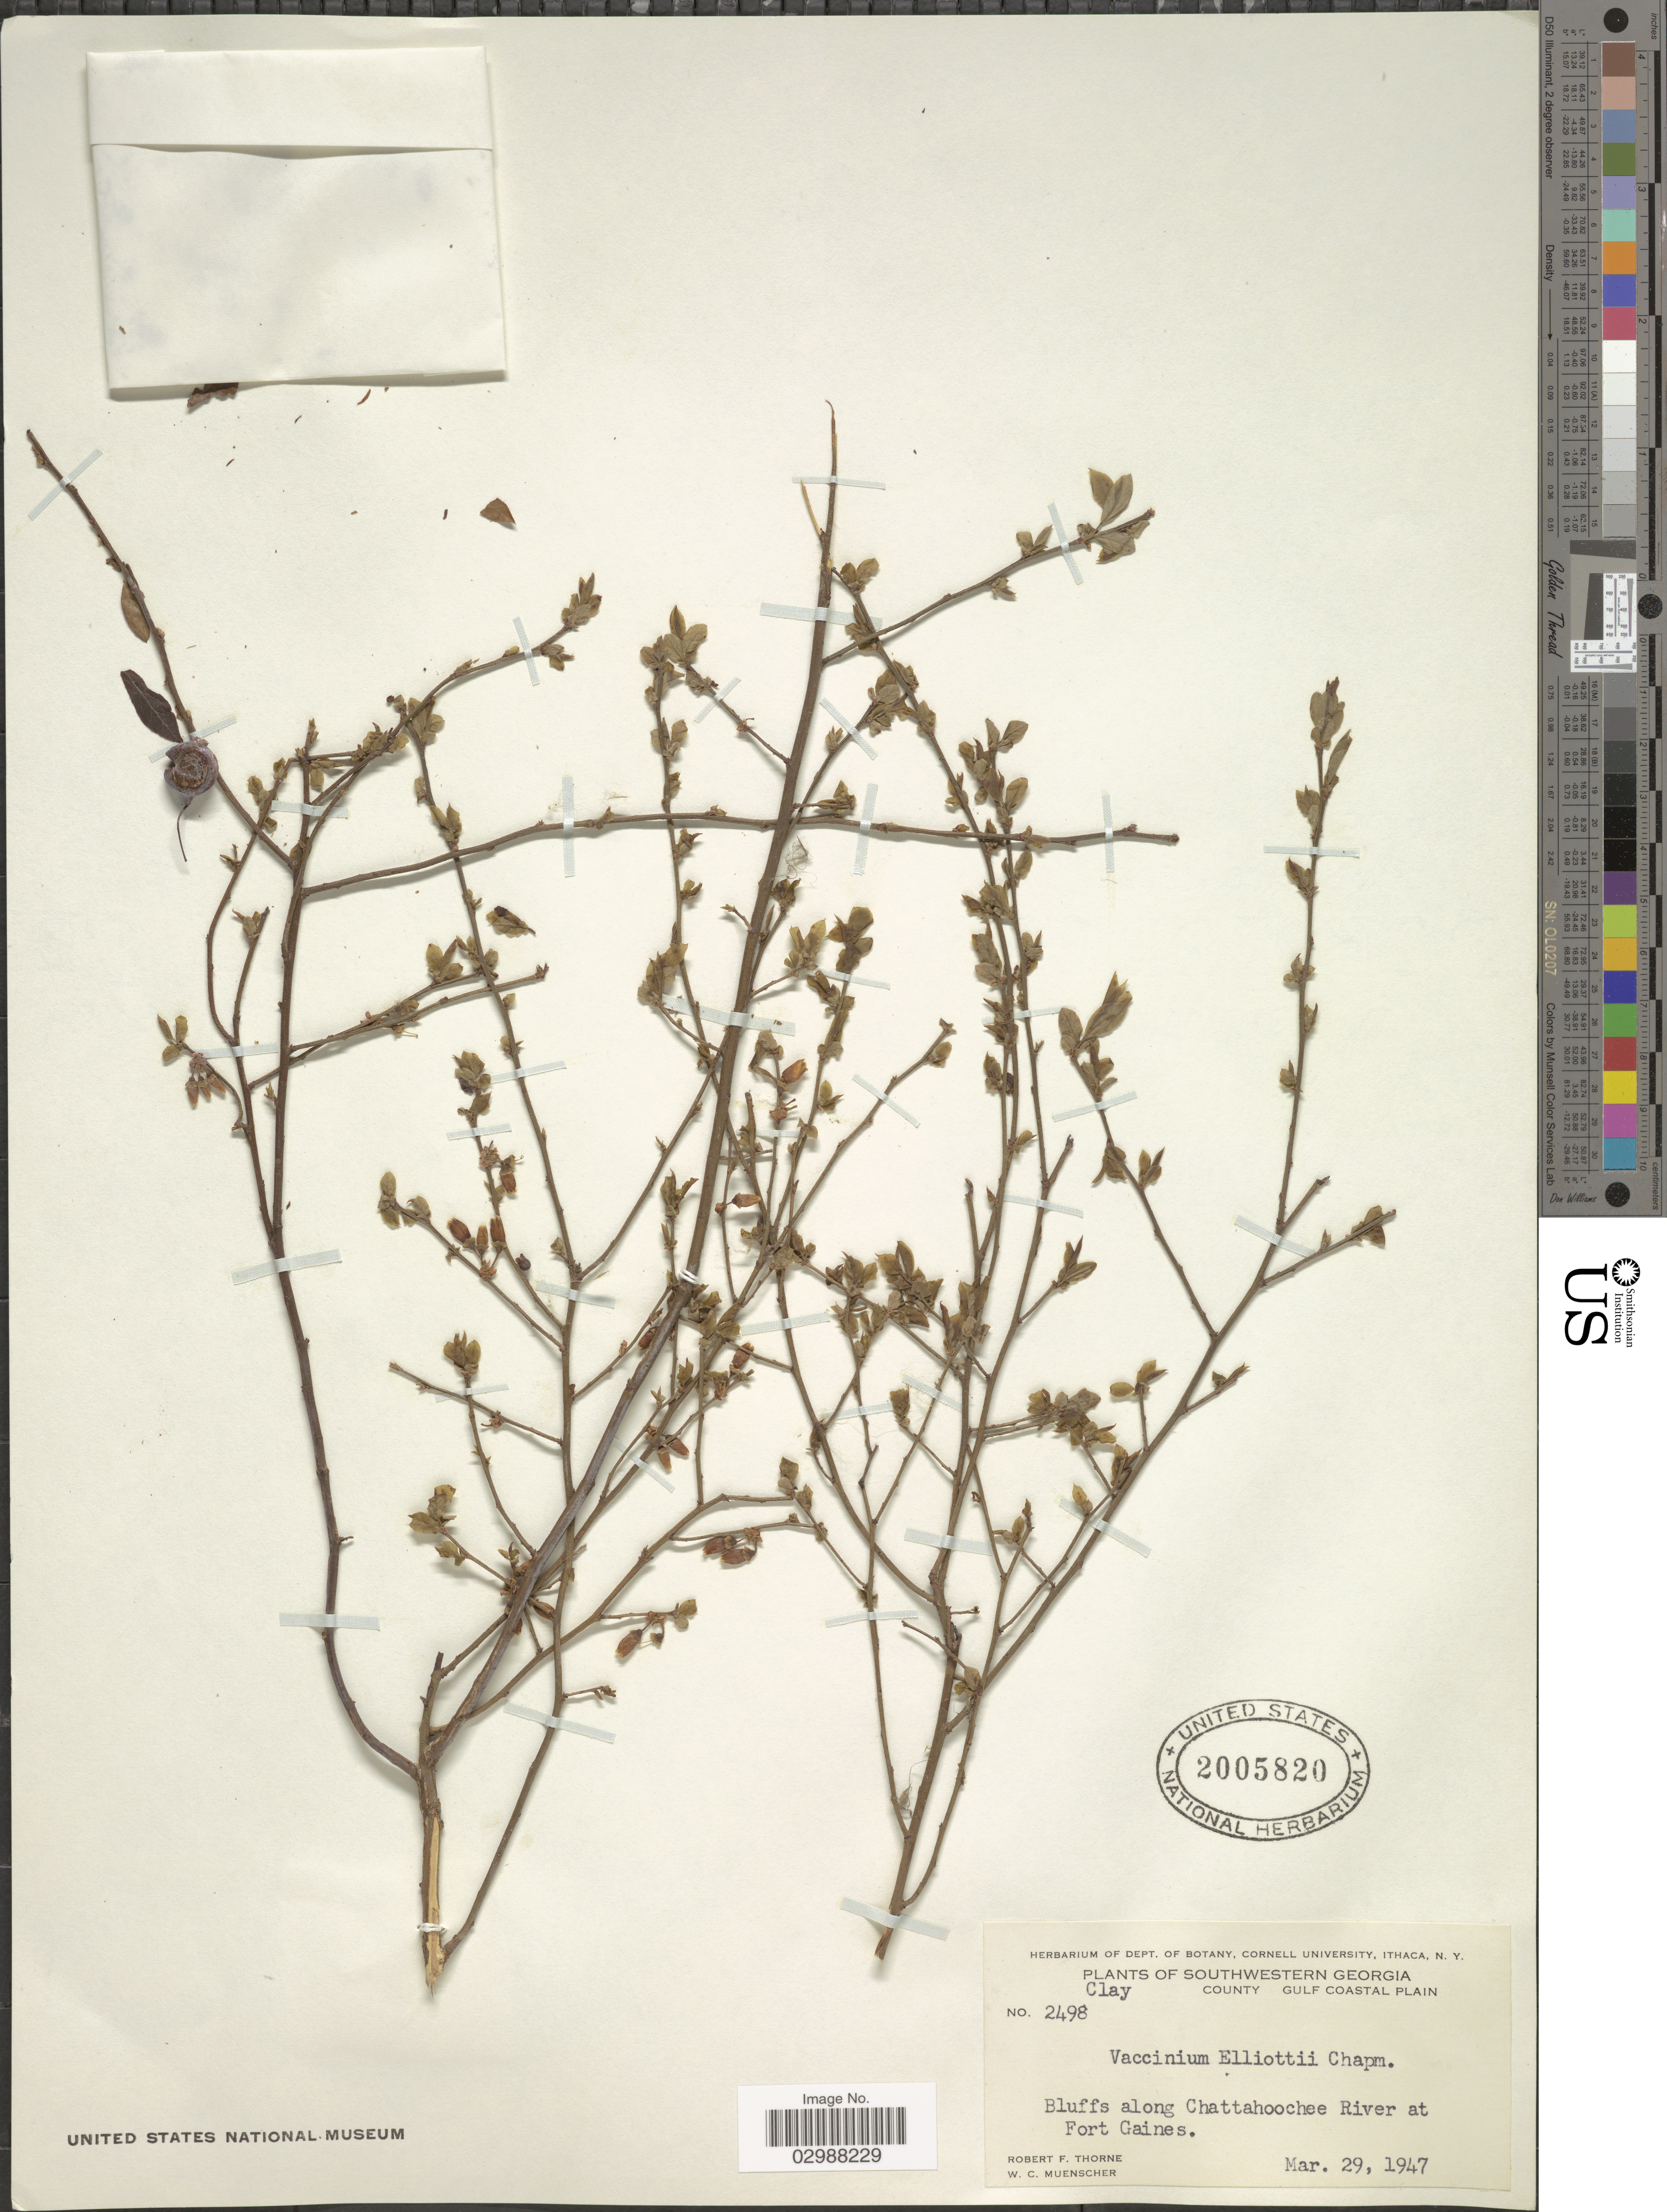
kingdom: Plantae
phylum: Tracheophyta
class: Magnoliopsida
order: Ericales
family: Ericaceae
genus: Vaccinium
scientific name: Vaccinium elliottii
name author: Chapm.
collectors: R. F. Thorne & W. Muenscher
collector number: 2498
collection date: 1947-03-29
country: United States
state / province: Georgia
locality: Southwestern Georgia. Clay County. Gulf Coastal Plain. Bluffs along Chattahoochee River at Fort Gaines.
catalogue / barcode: US 2005820